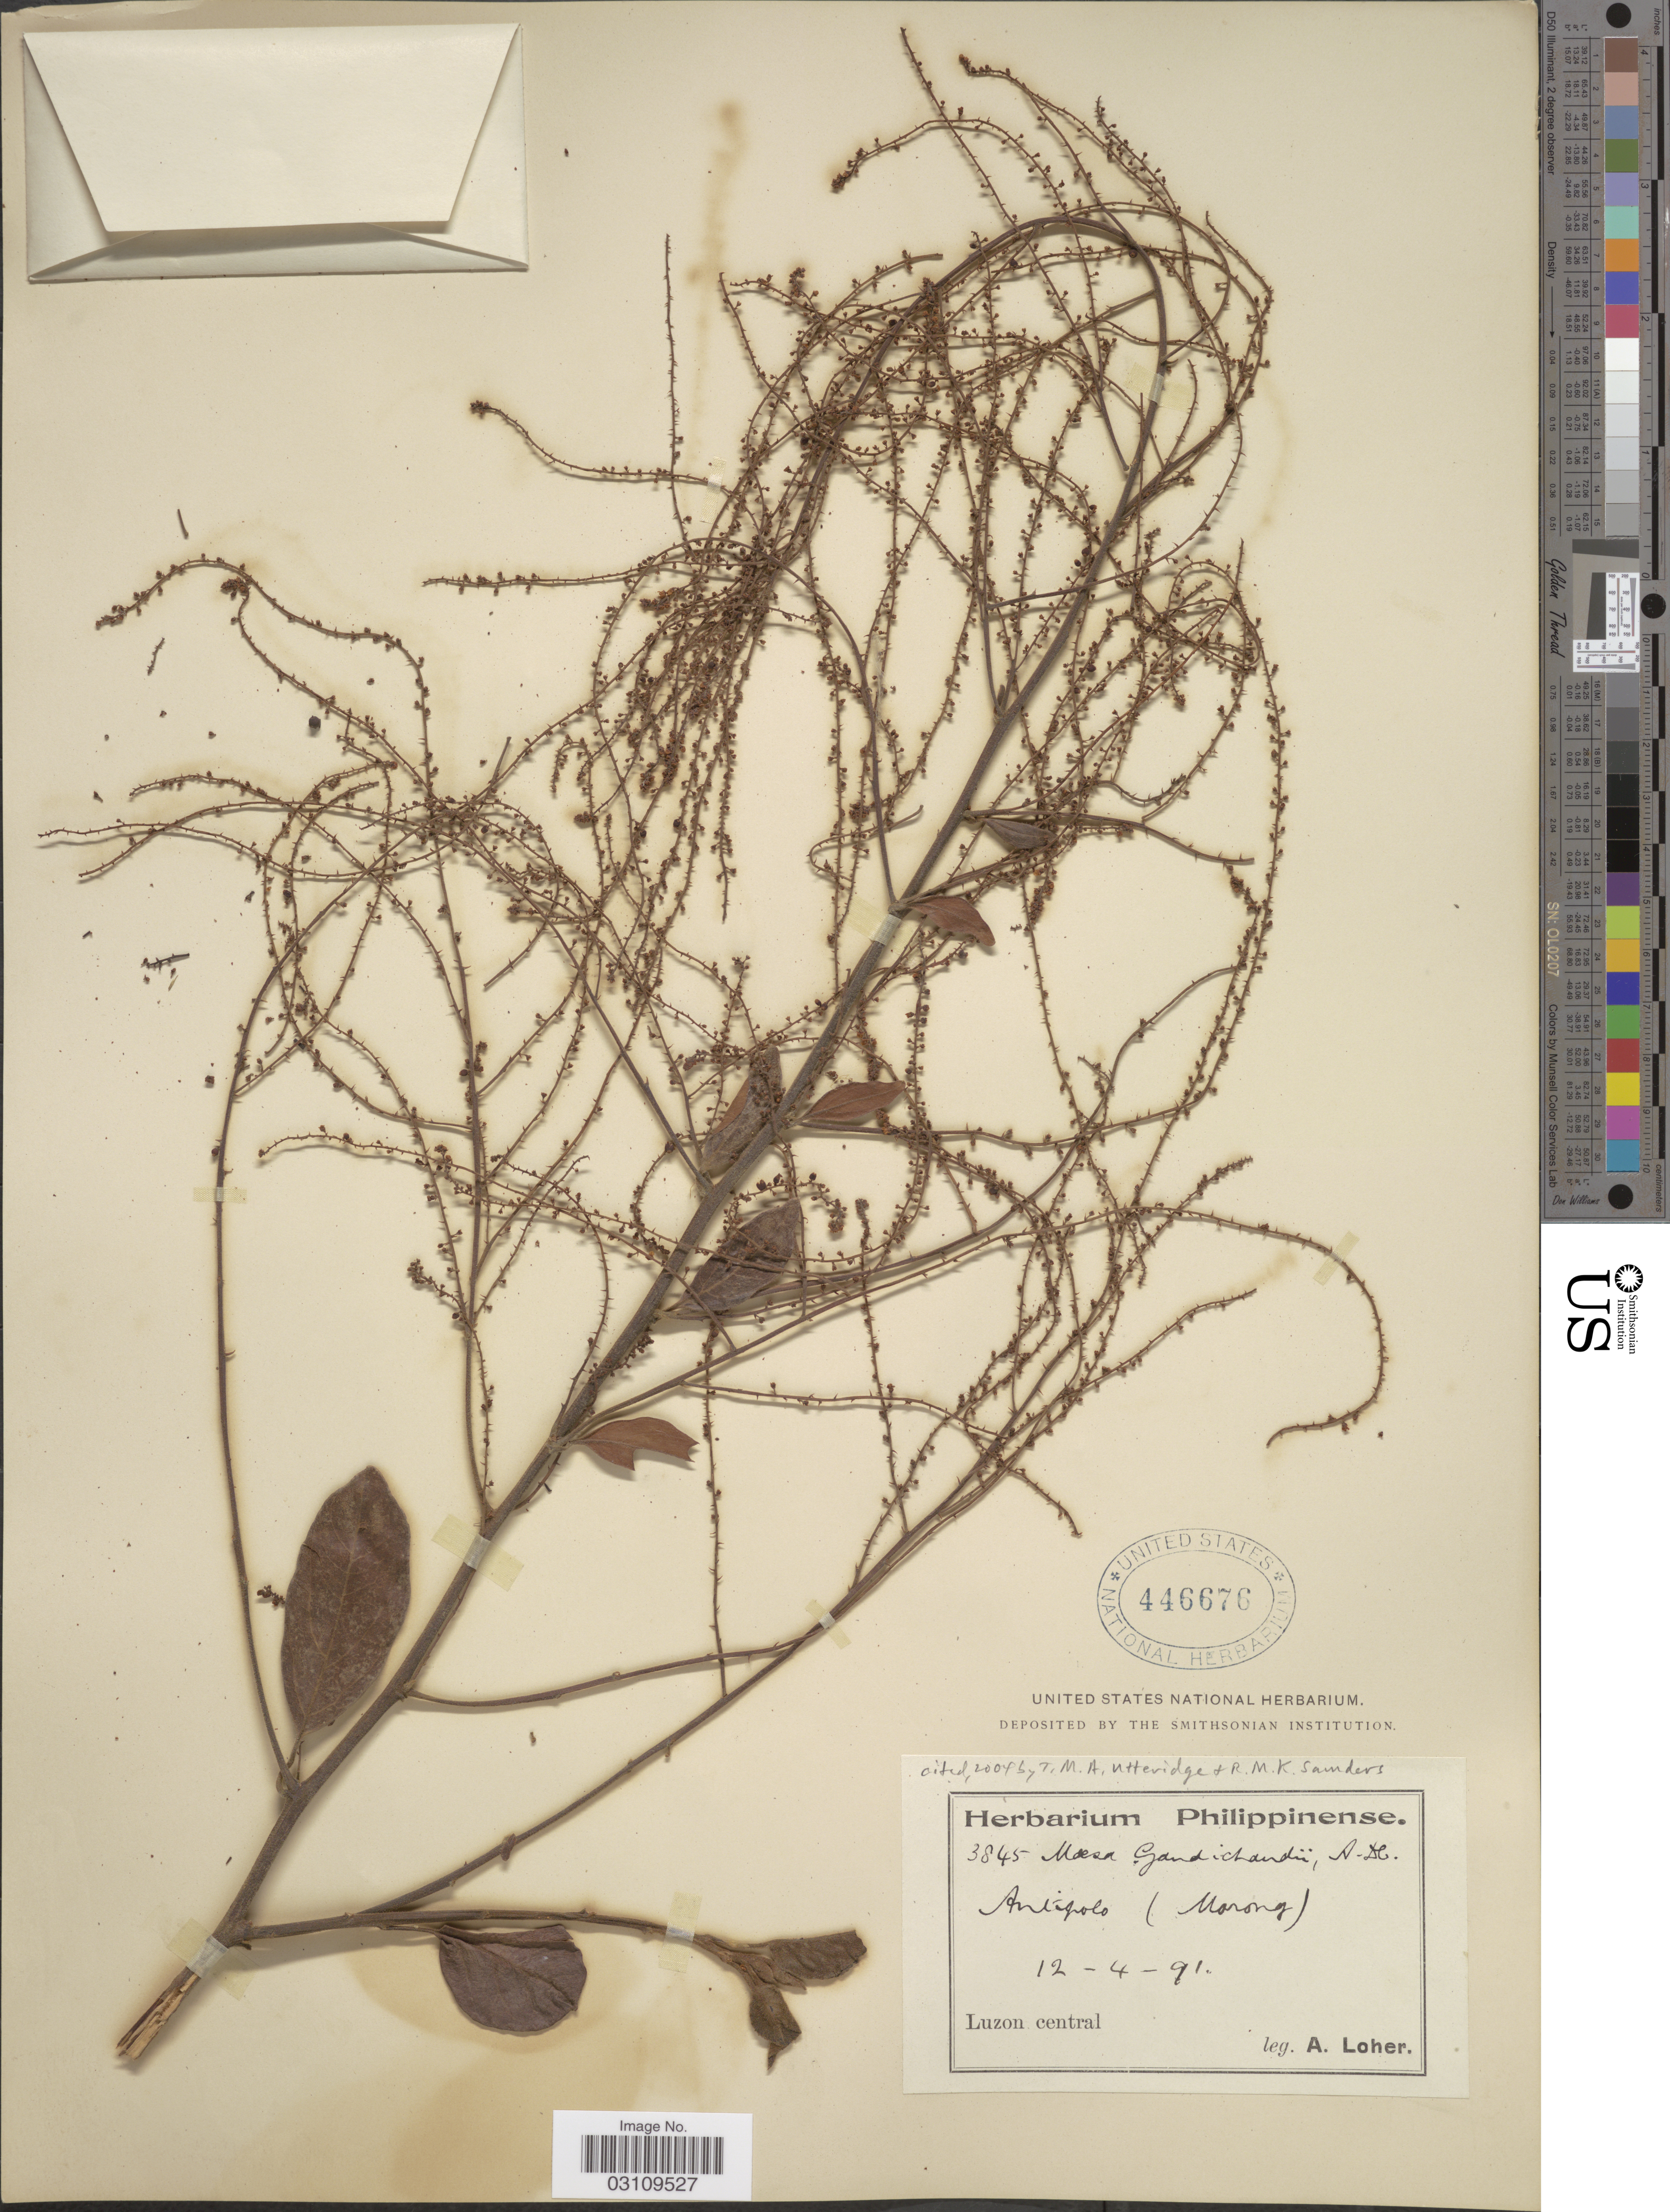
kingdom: Plantae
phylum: Tracheophyta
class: Magnoliopsida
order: Ericales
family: Primulaceae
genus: Maesa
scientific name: Maesa gaudichaudii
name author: A. DC.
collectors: A. Loher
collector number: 3845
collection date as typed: Transcribed d/m/y: 12/4/91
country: Philippines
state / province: Central Luzon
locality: Antipolo (Morong), Luzon Central.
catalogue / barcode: US 446676